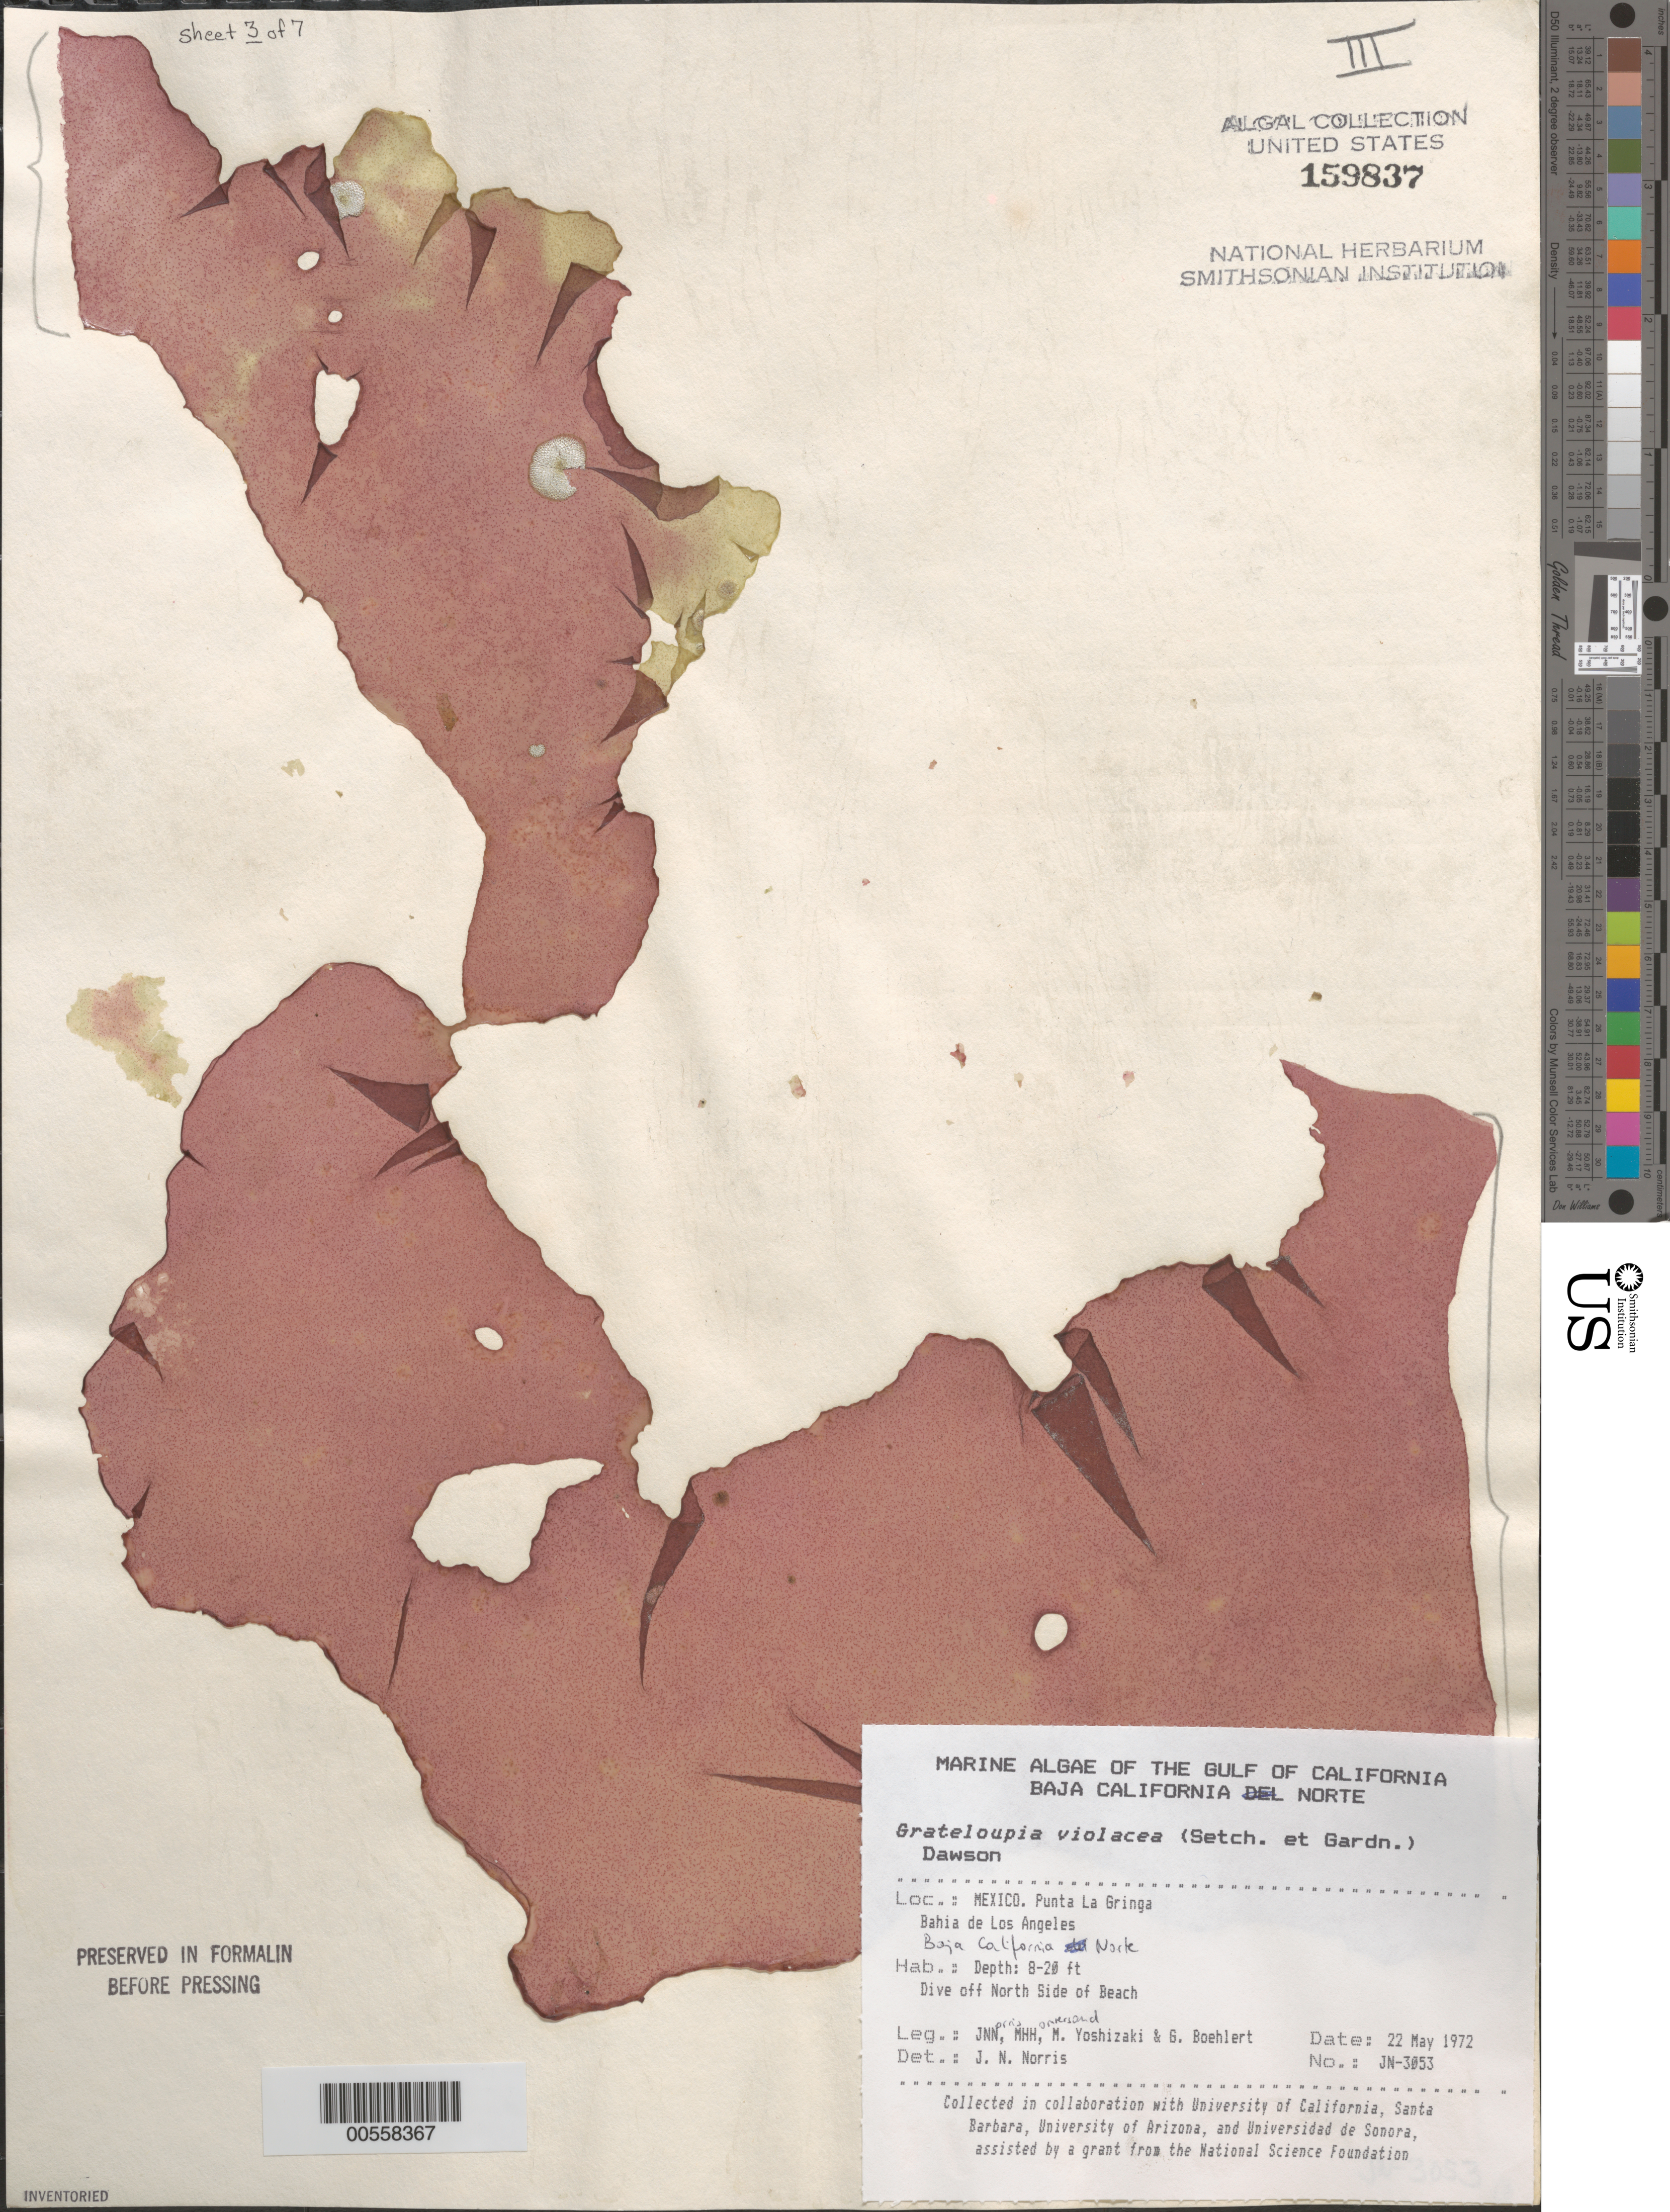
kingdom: Plantae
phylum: Rhodophyta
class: Florideophyceae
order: Halymeniales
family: Halymeniaceae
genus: Grateloupia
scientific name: Grateloupia violacea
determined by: Norris, James N.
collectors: J. N. Norris, M. H. Hommersand, M. Yoshizaki & G. Boehlert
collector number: JN-3053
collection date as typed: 22 May 1972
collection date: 1972-05-22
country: Mexico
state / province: Baja California Norte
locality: Punta La Gringa, Bahia de los Angeles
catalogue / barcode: US 159837